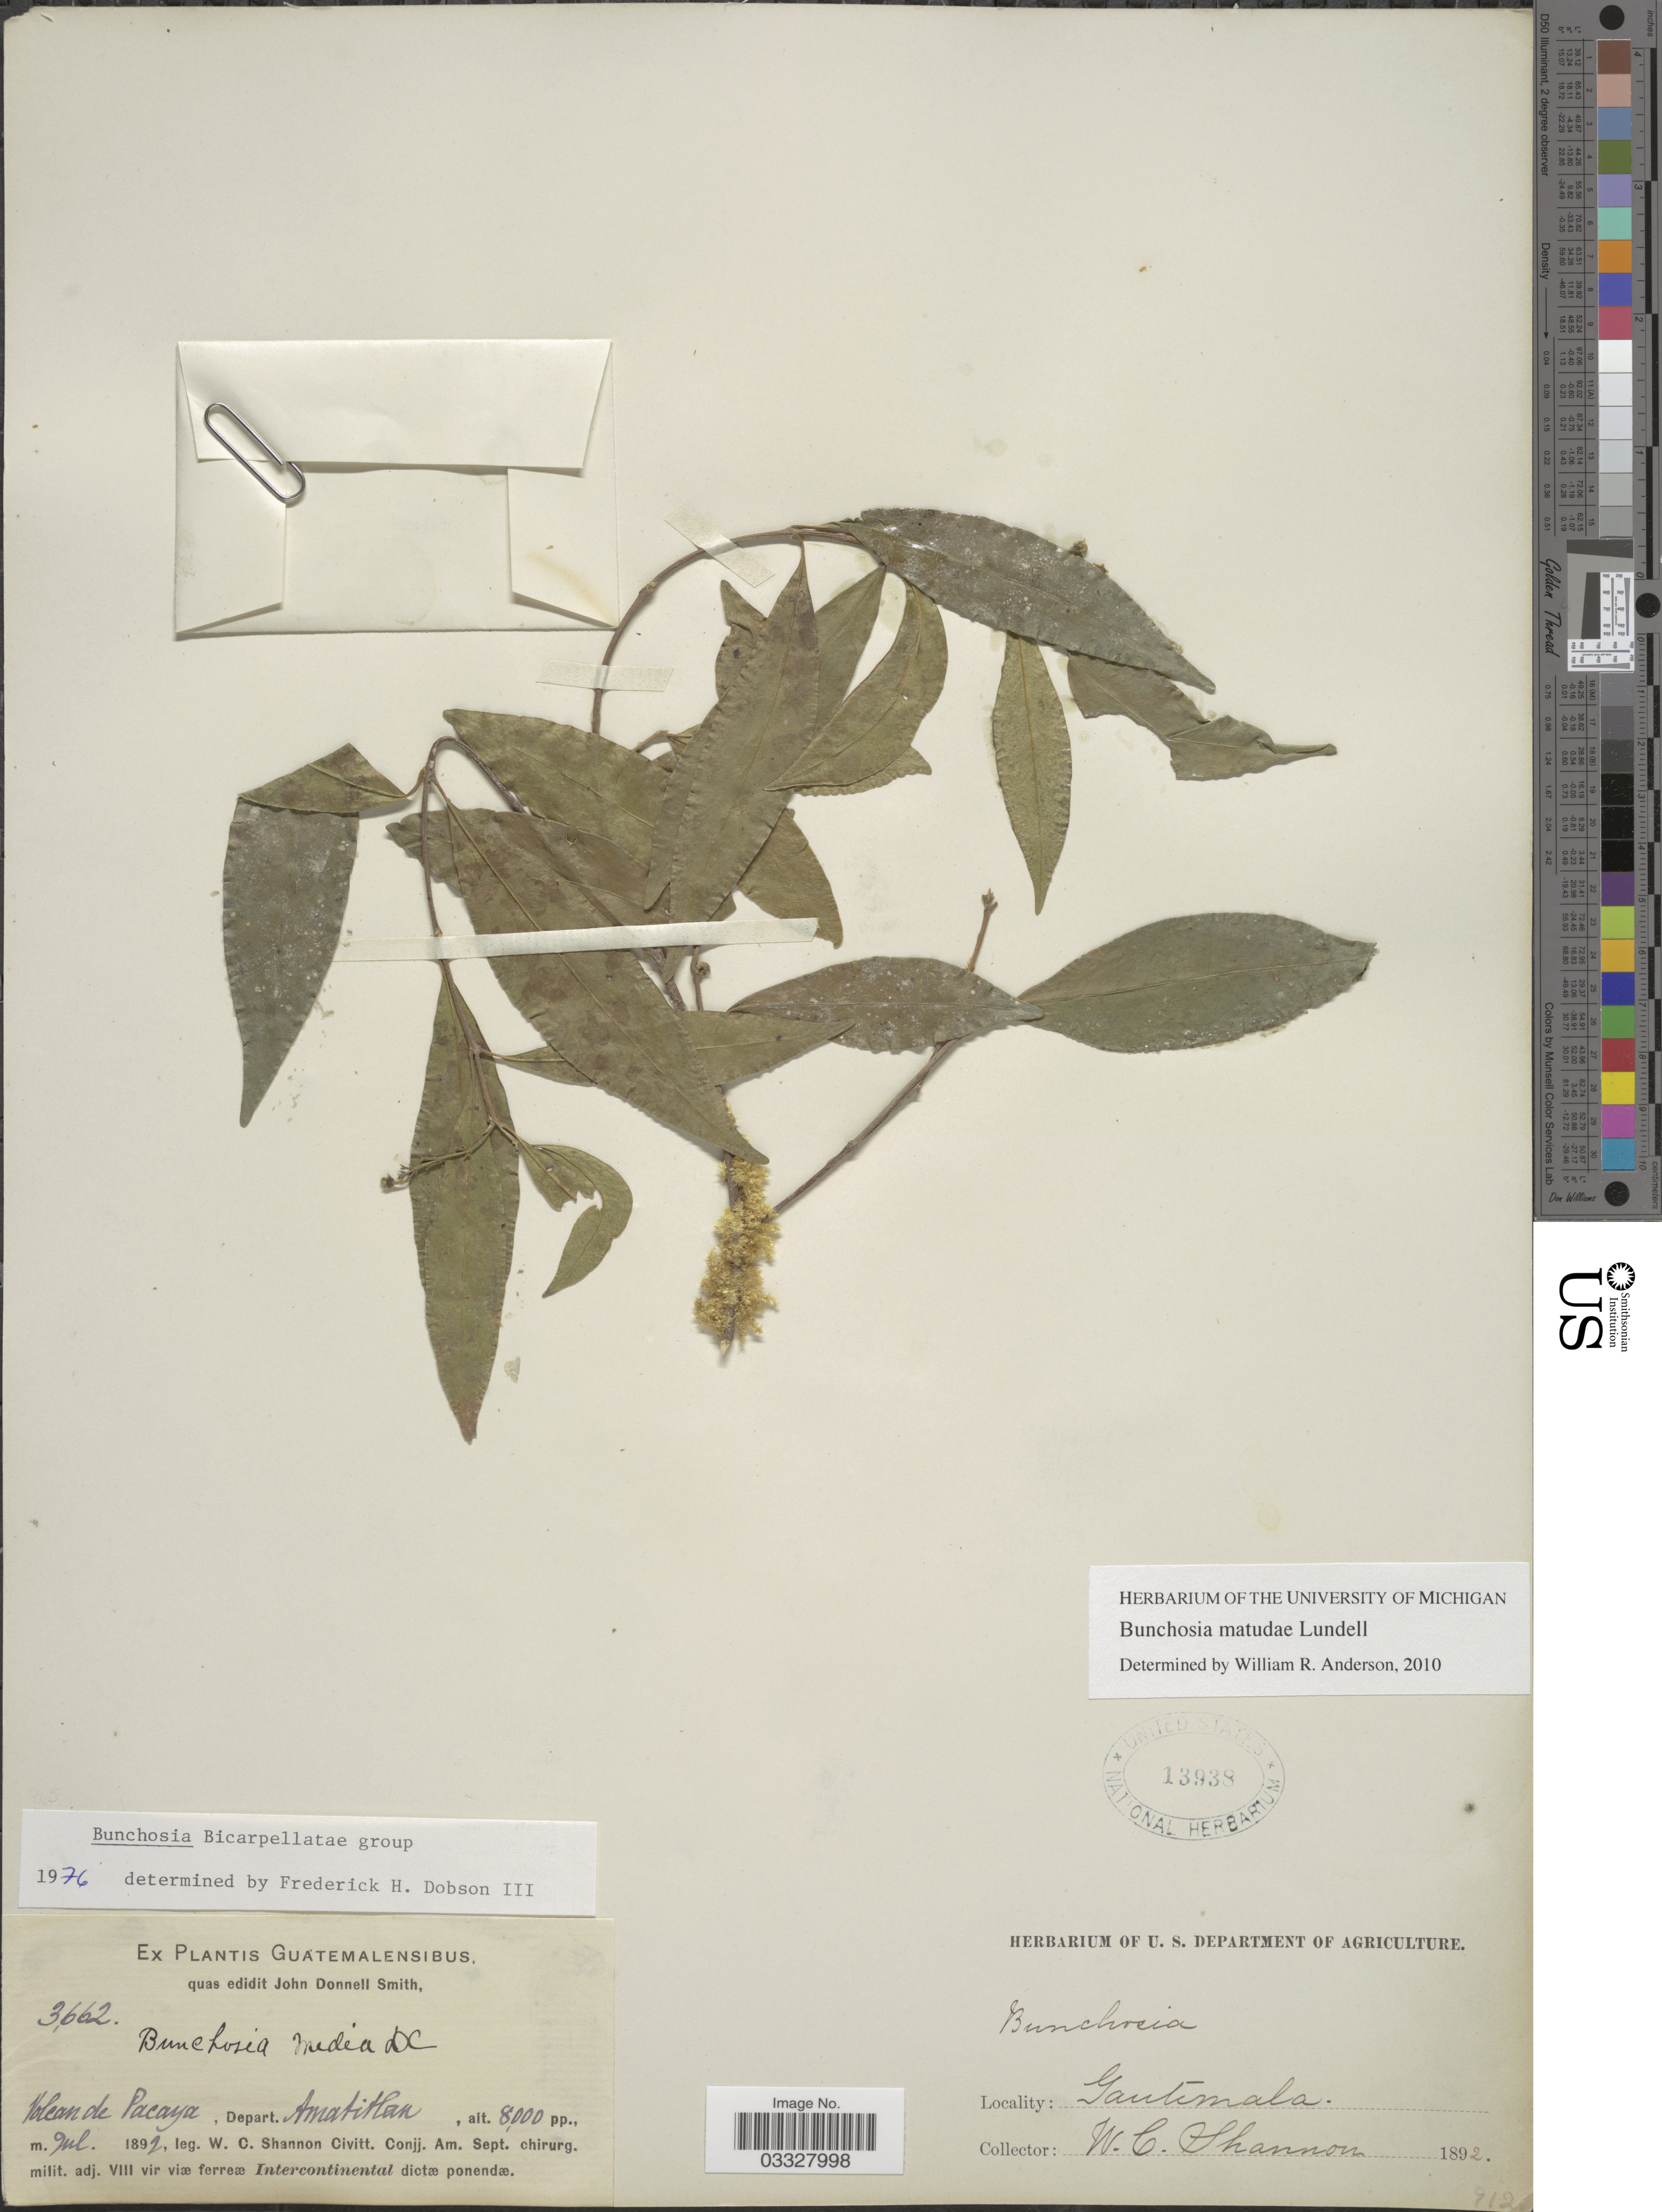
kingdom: Plantae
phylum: Tracheophyta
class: Magnoliopsida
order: Malpighiales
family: Malpighiaceae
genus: Bunchosia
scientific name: Bunchosia matudae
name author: Lundell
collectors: W. C. Shannon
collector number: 3662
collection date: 1892-07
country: Guatemala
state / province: Alta Verapaz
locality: Volcan de Pacaya, Depart. Amatitlan.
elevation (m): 2438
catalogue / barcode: US 13938